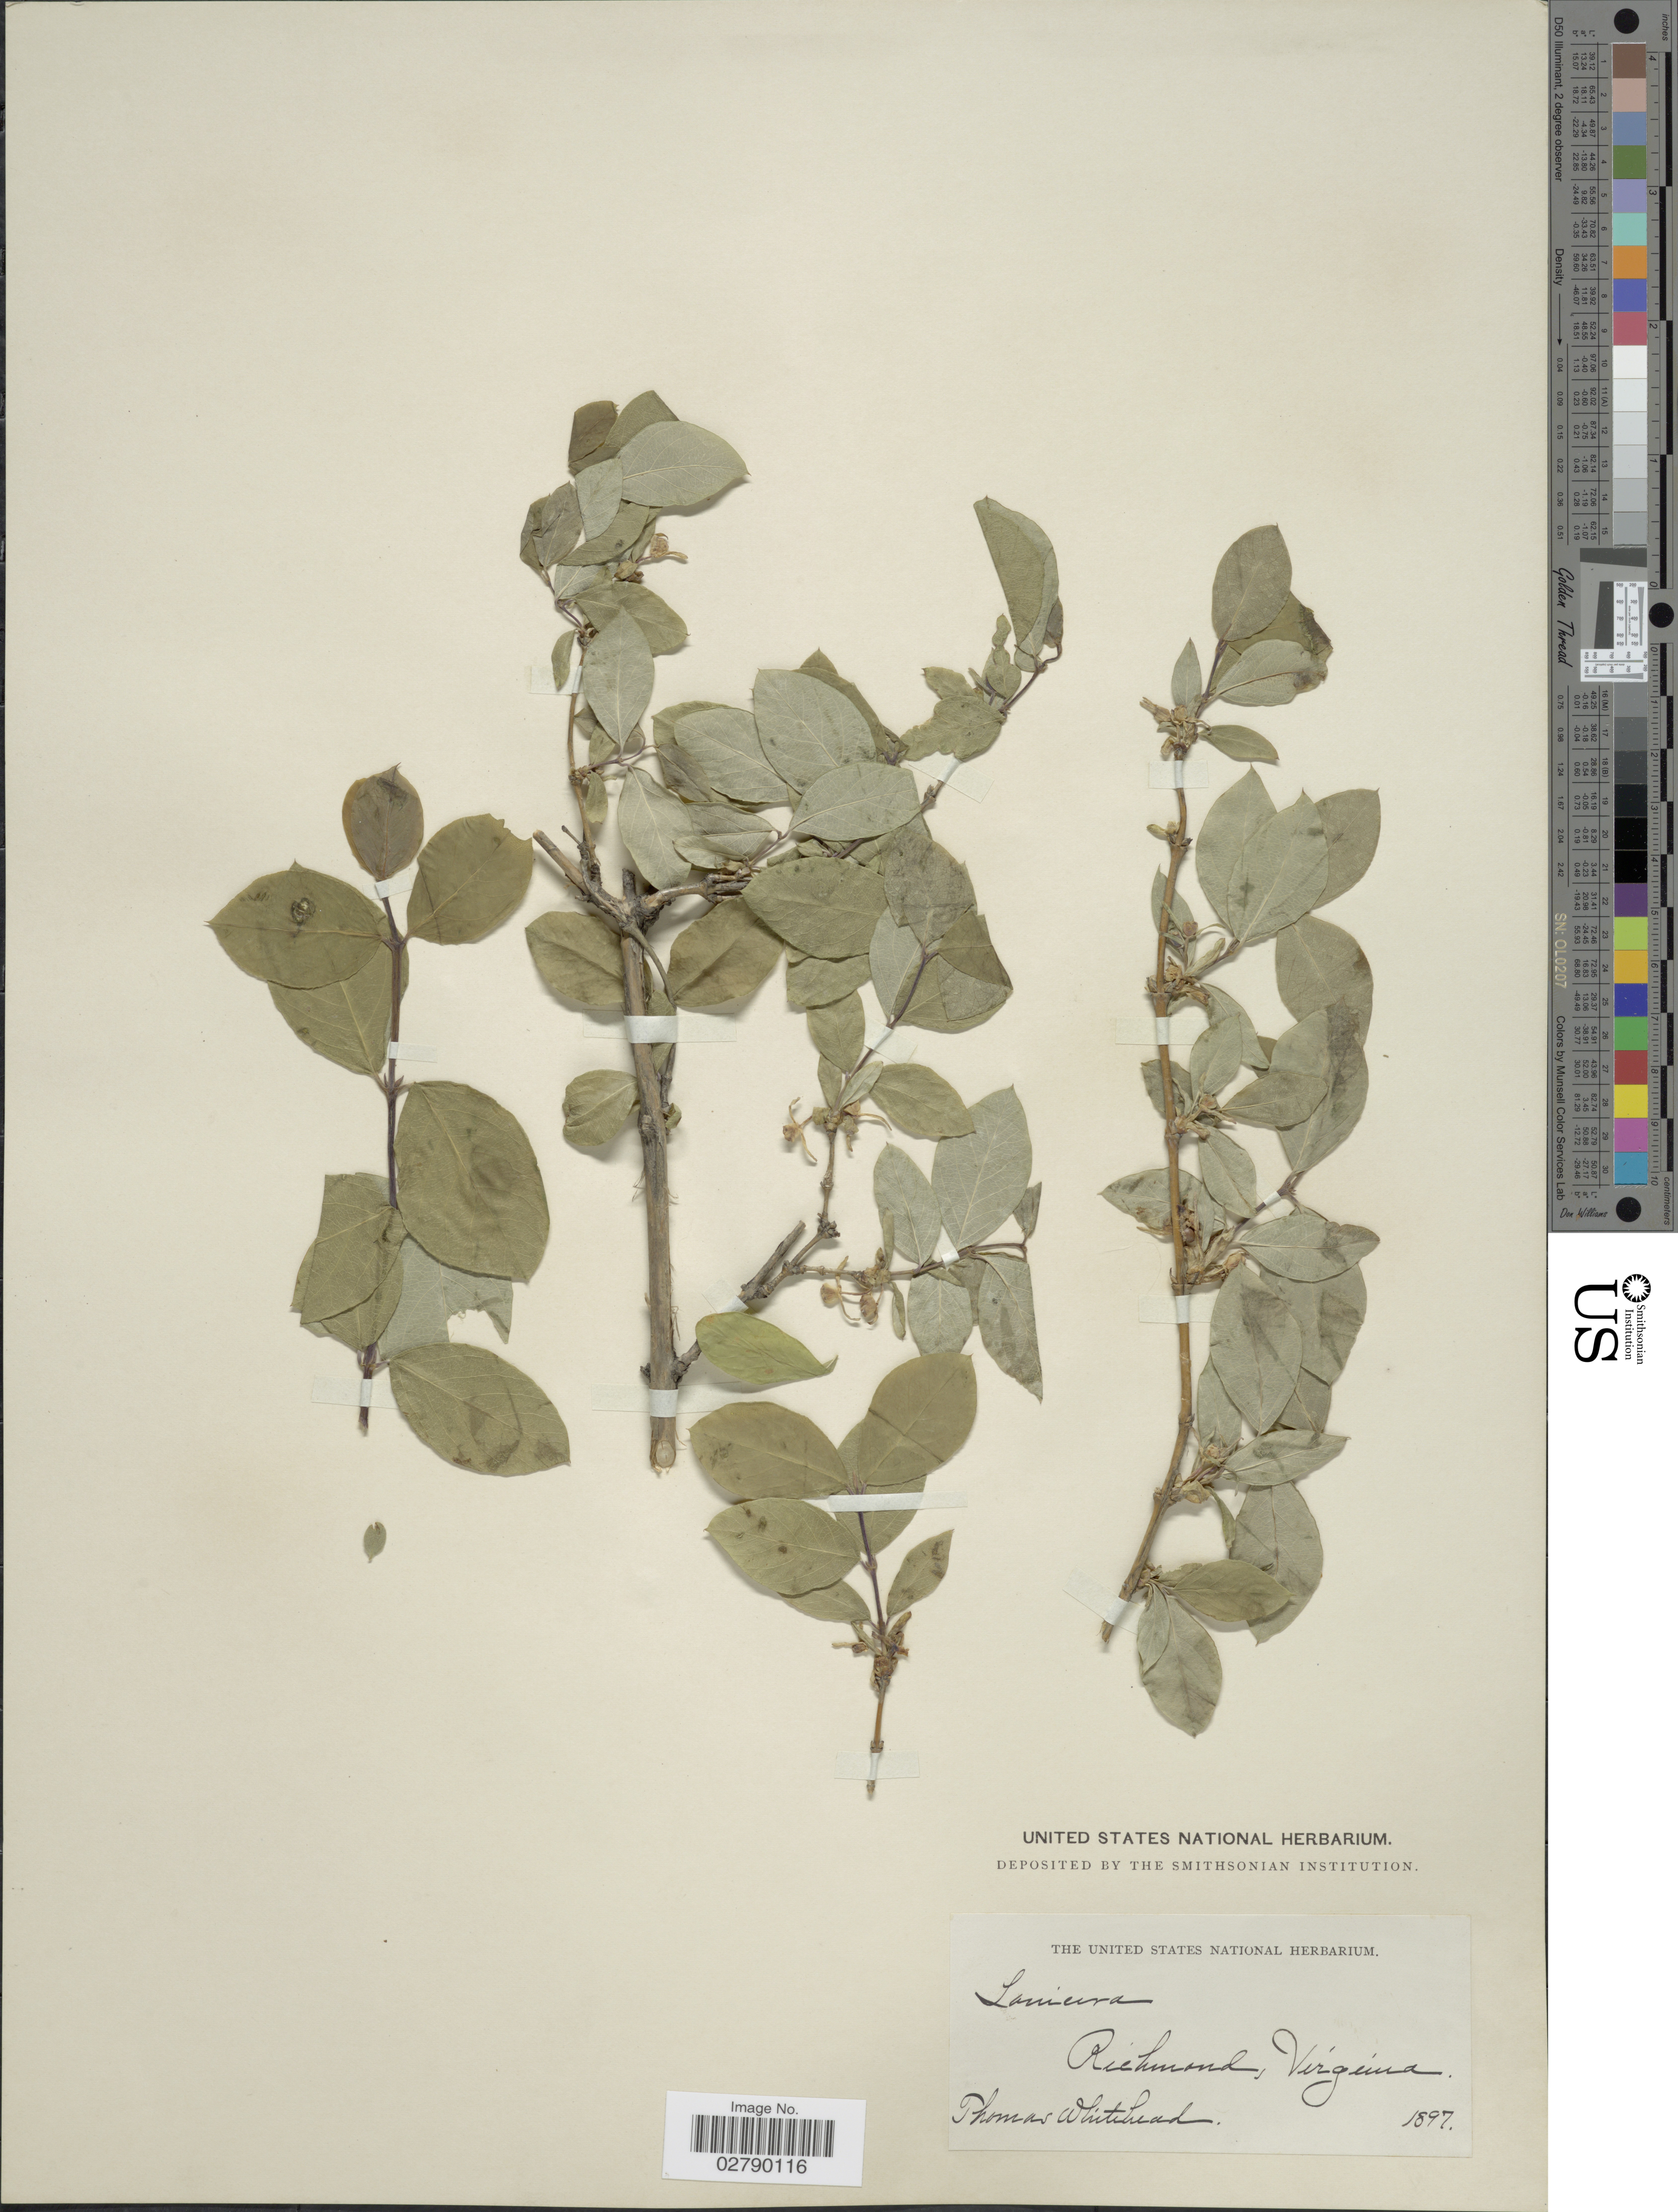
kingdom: Plantae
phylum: Tracheophyta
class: Magnoliopsida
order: Dipsacales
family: Caprifoliaceae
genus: Lonicera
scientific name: Lonicera sp.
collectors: T. Whitehead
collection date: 1897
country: United States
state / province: Virginia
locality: Richmond